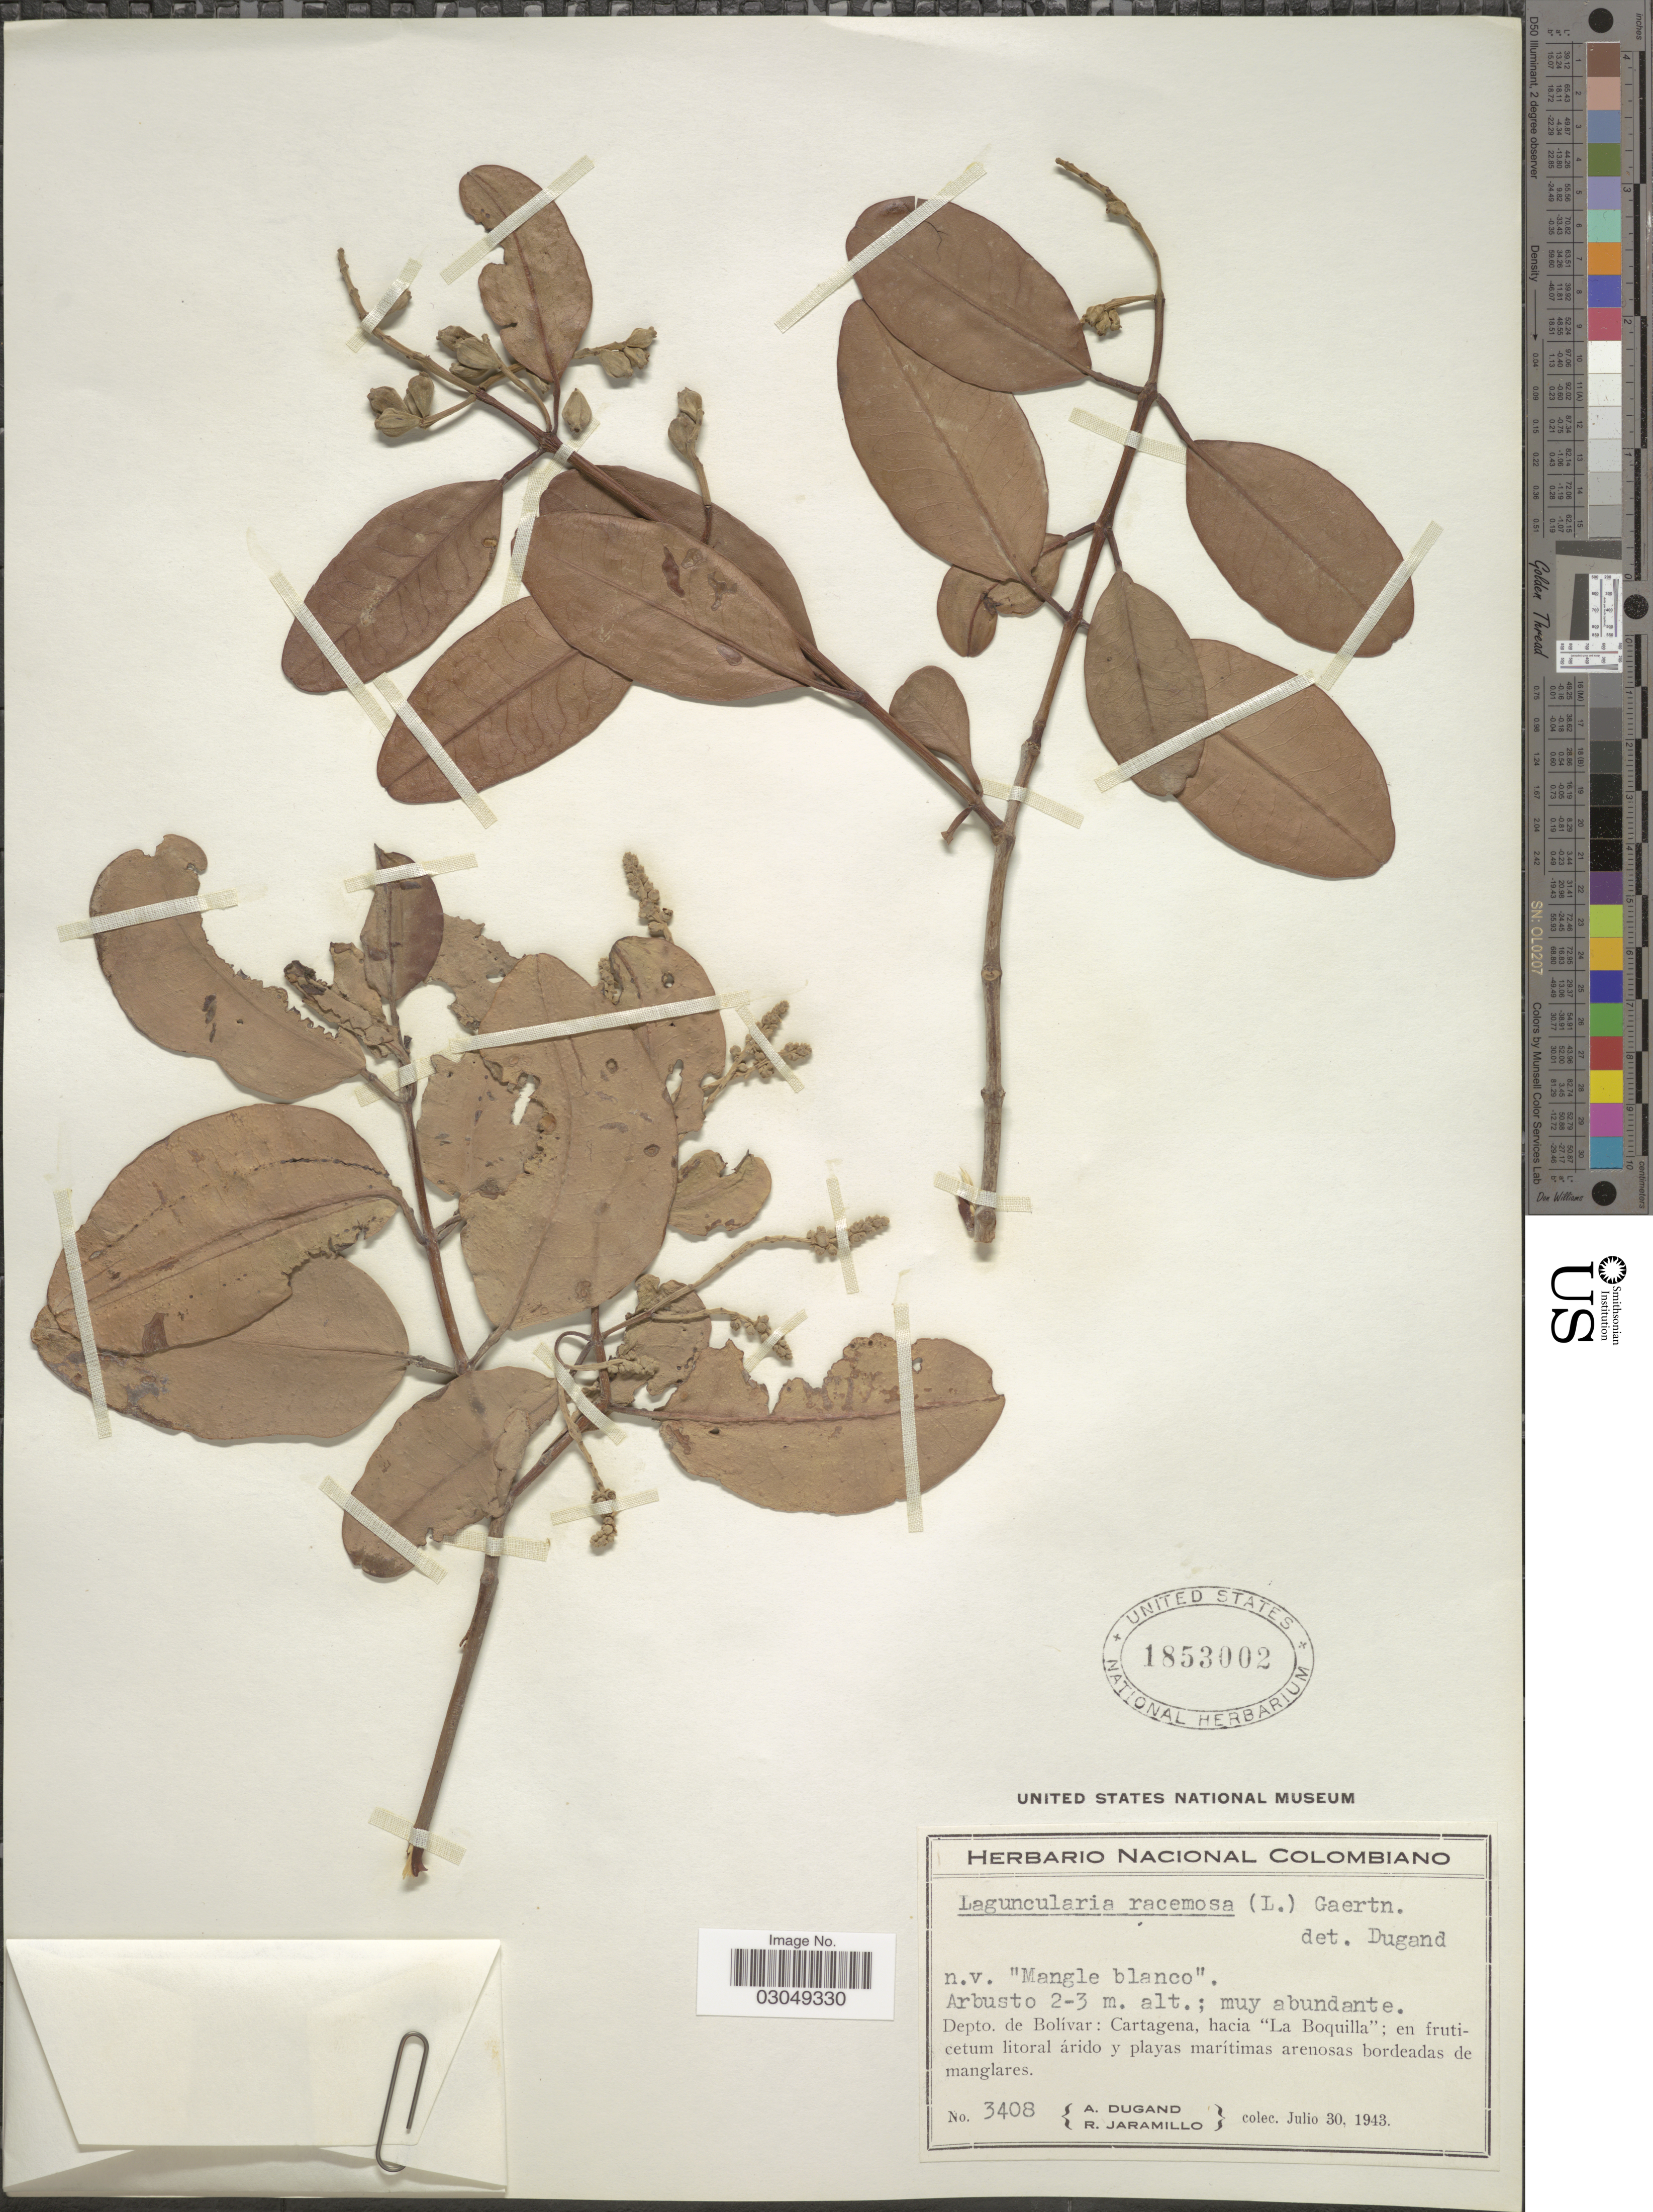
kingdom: Plantae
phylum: Tracheophyta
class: Magnoliopsida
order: Myrtales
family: Combretaceae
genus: Laguncularia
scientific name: Laguncularia racemosa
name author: (L.) C.F. Gaertn.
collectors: A. Dugand & R. Jaramillo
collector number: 3408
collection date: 1943-07-30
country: Colombia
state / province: Bolívar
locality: Depto. de Bolívar: Cartagena, hacia 'La Boquilla'.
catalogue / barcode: US 1853002